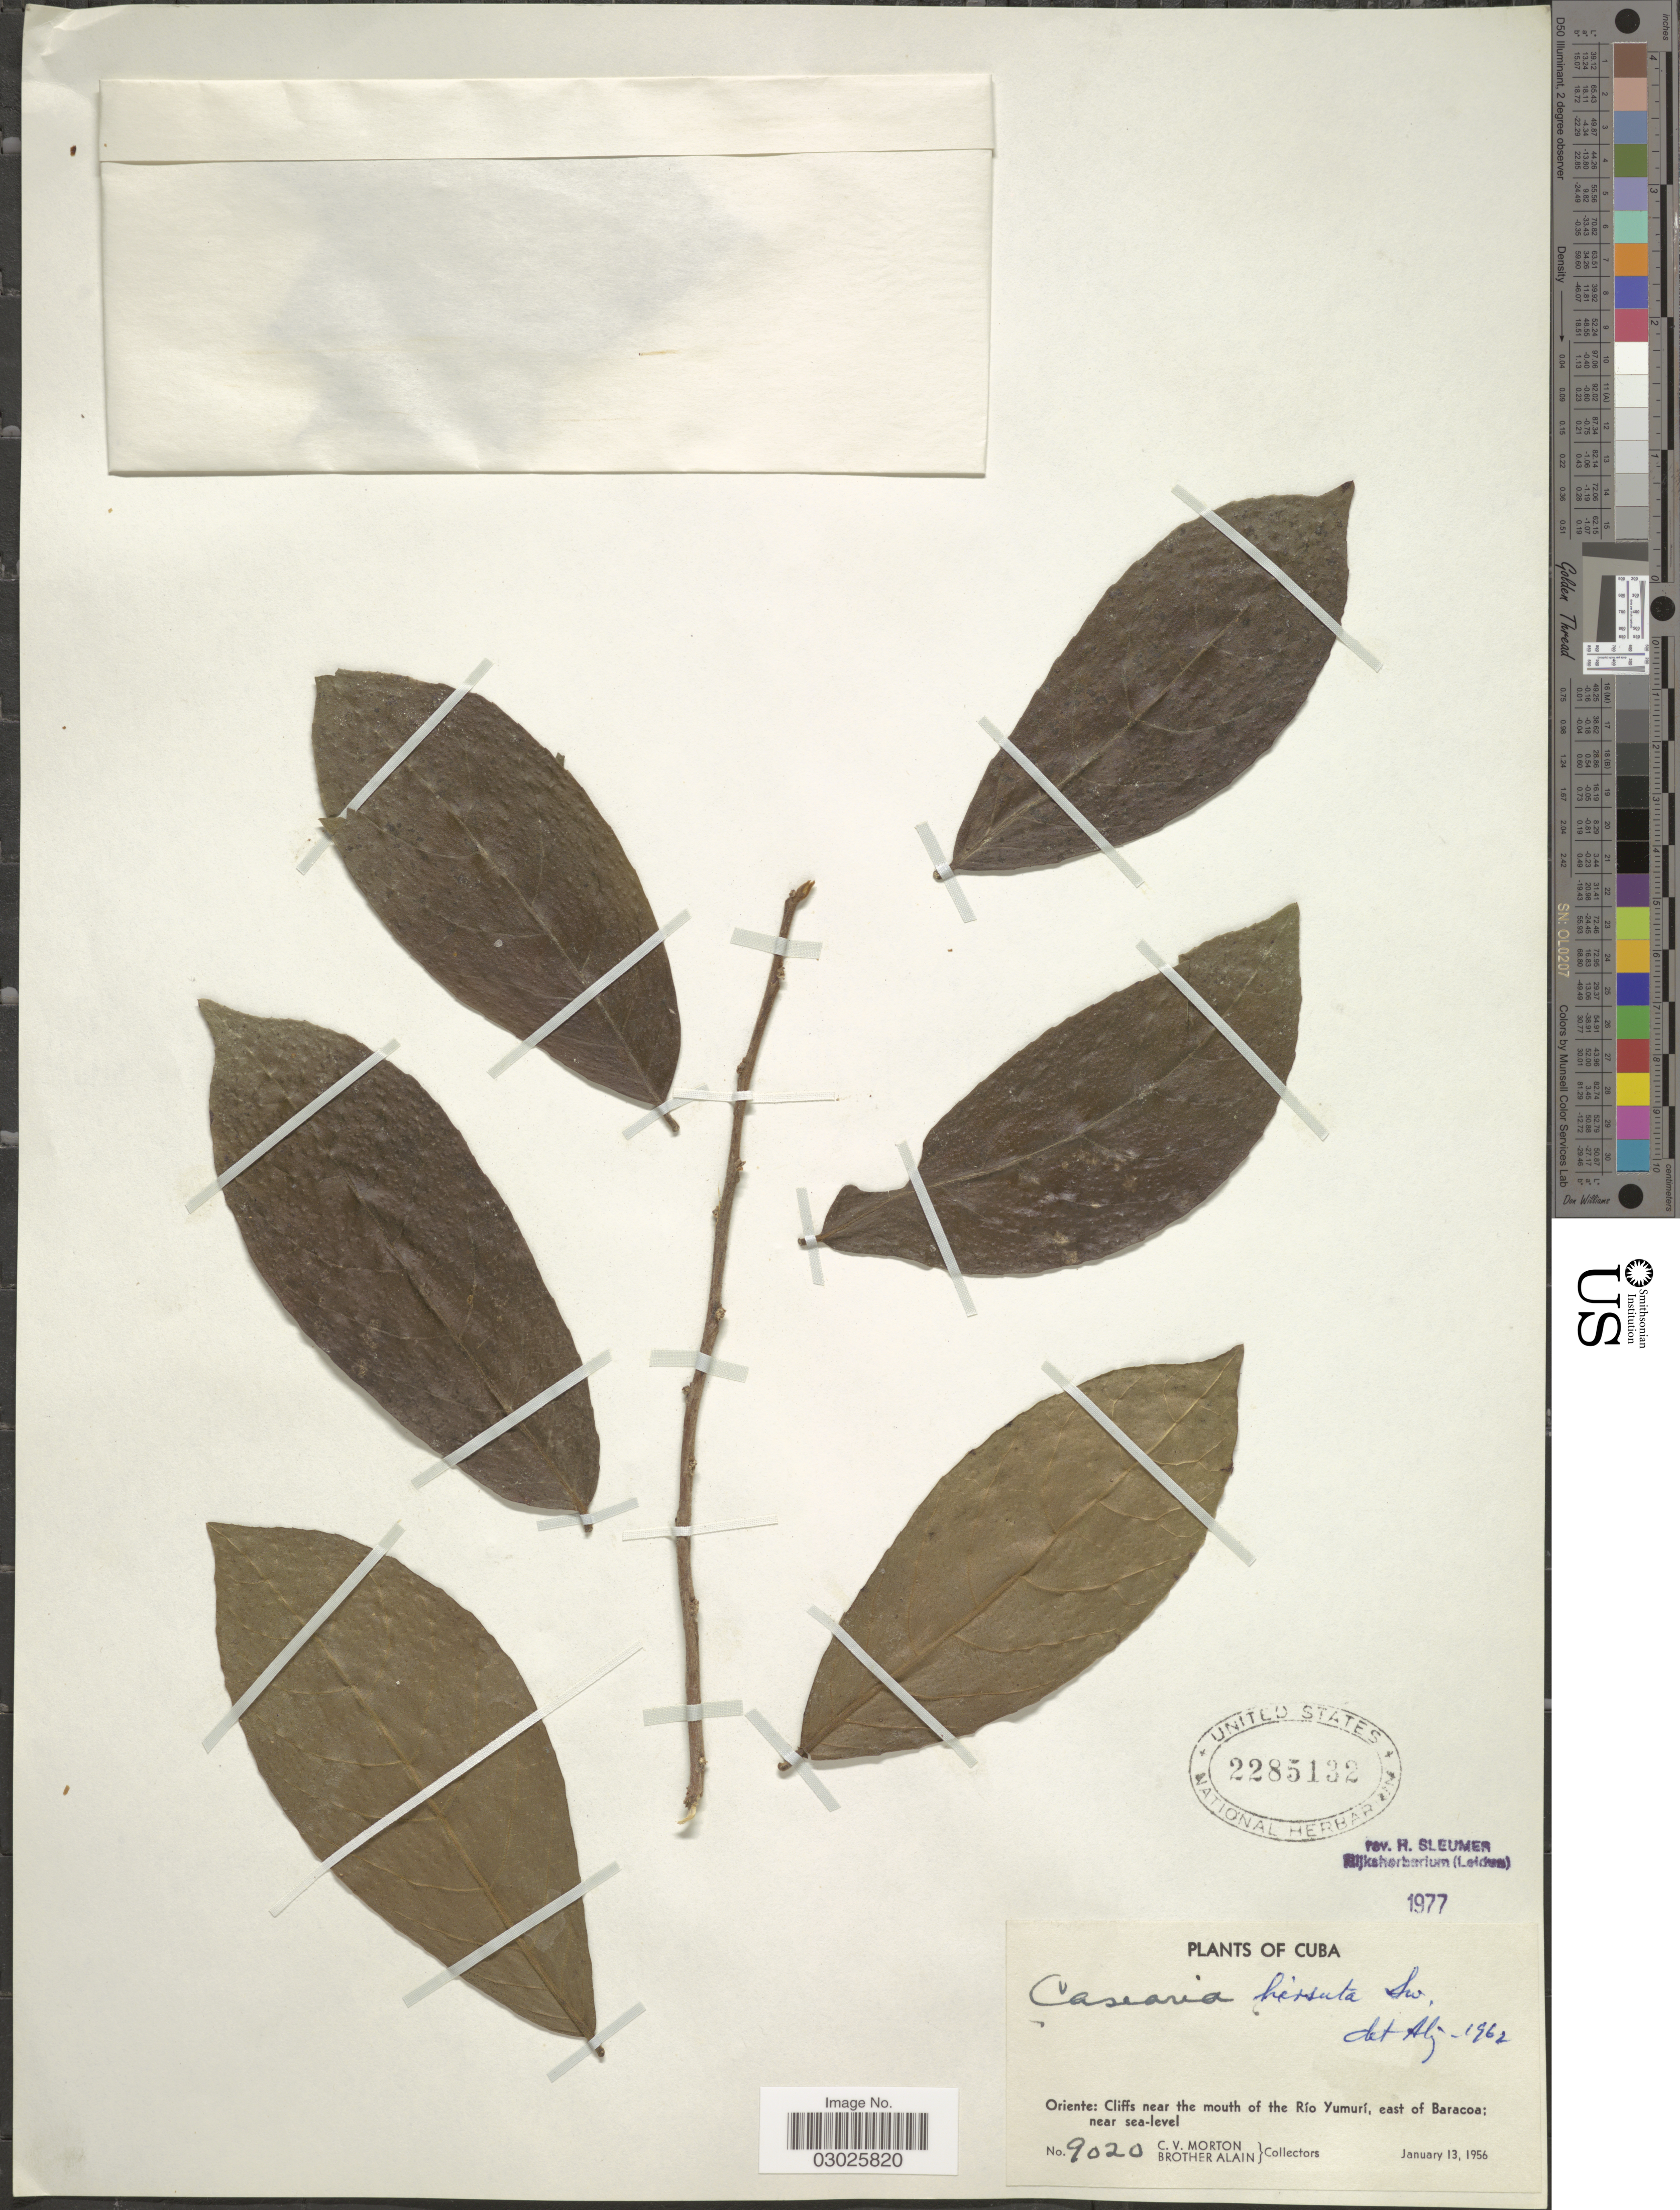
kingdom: Plantae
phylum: Tracheophyta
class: Magnoliopsida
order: Malpighiales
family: Salicaceae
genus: Casearia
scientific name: Casearia hirsuta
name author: Sw.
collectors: C. V. Morton & Alain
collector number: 9020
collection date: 1956-01-13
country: Cuba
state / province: Oriente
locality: Cliffs near the mouth of the Río Yumurí, east of Baracoa.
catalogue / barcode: US 2285132